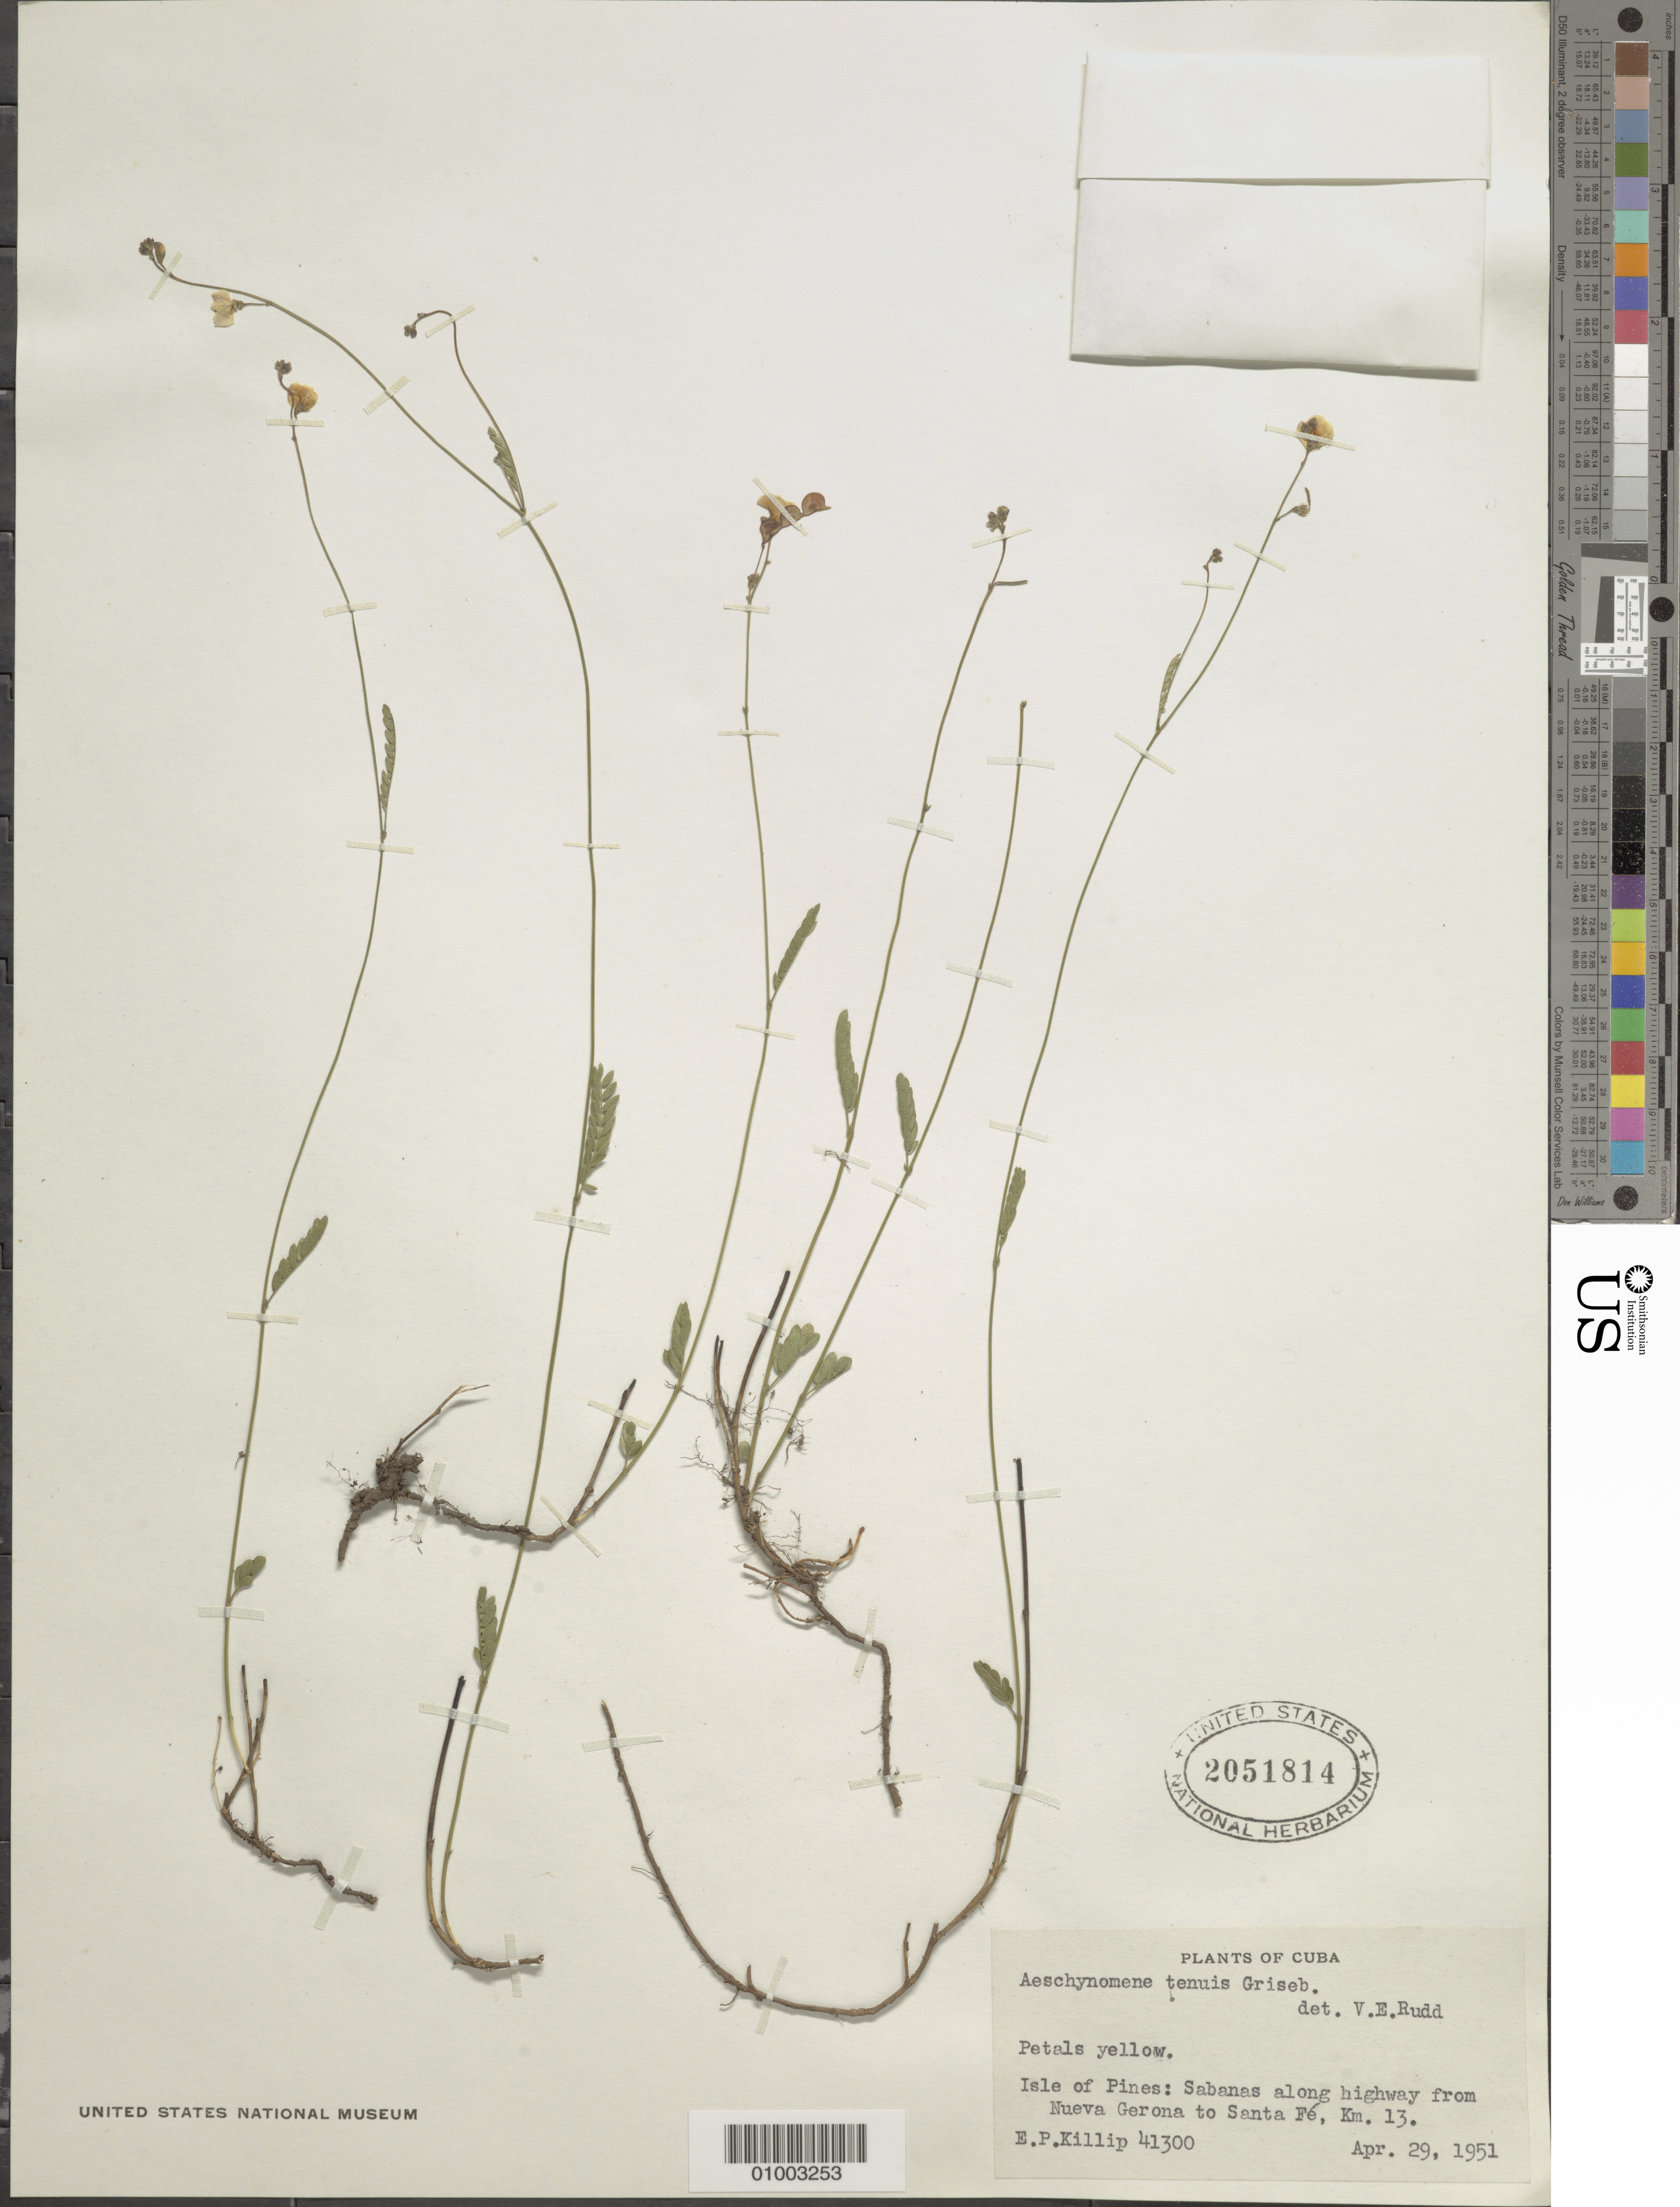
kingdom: Plantae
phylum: Tracheophyta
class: Magnoliopsida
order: Fabales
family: Fabaceae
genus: Aeschynomene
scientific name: Aeschynomene tenuis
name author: Griseb.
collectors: E. P. Killip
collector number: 41300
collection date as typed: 29 Apr 1951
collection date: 1951-04-29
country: Cuba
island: Isla de la Juventud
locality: Isle of Pines, sabanas along highway from Nueva Gerona to Santa Fe km 13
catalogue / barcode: US 2051814